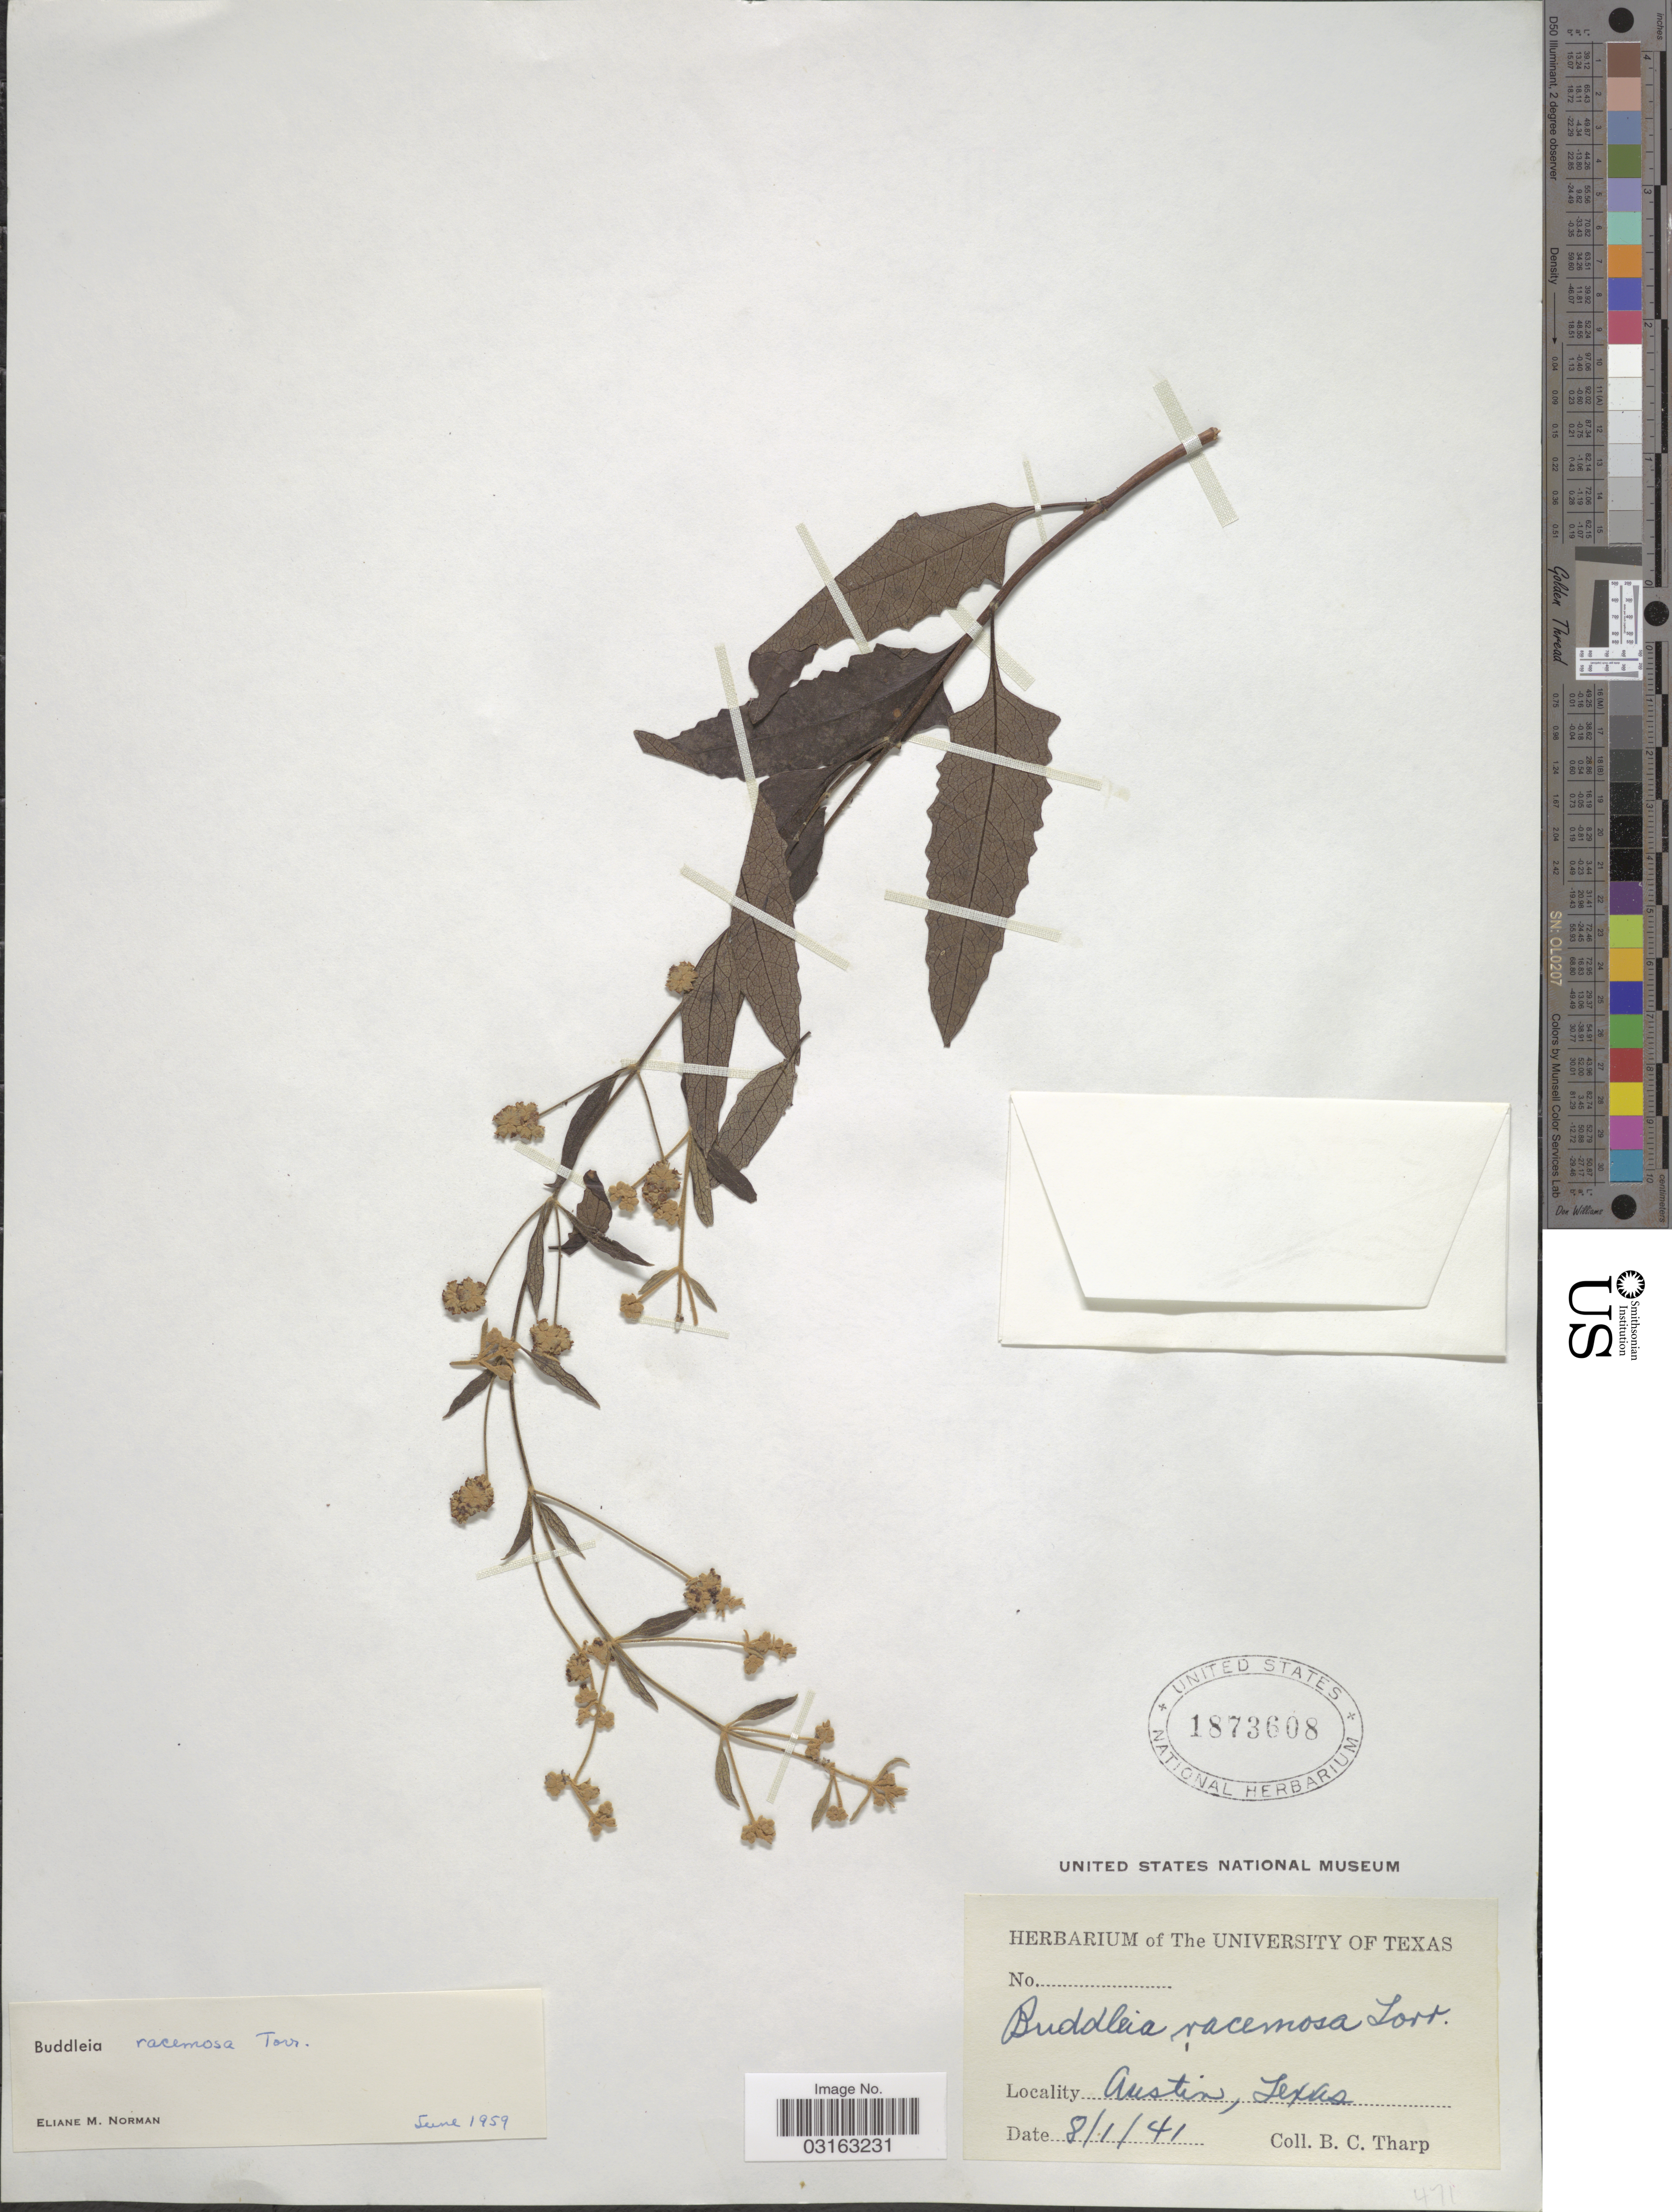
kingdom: Plantae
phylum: Tracheophyta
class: Magnoliopsida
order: Lamiales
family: Scrophulariaceae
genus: Buddleja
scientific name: Buddleja racemosa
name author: Torr.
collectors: B. C. Tharp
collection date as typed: Transcribed d/m/y: 1/8/41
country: United States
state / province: Texas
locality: Austin.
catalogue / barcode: US 1873608